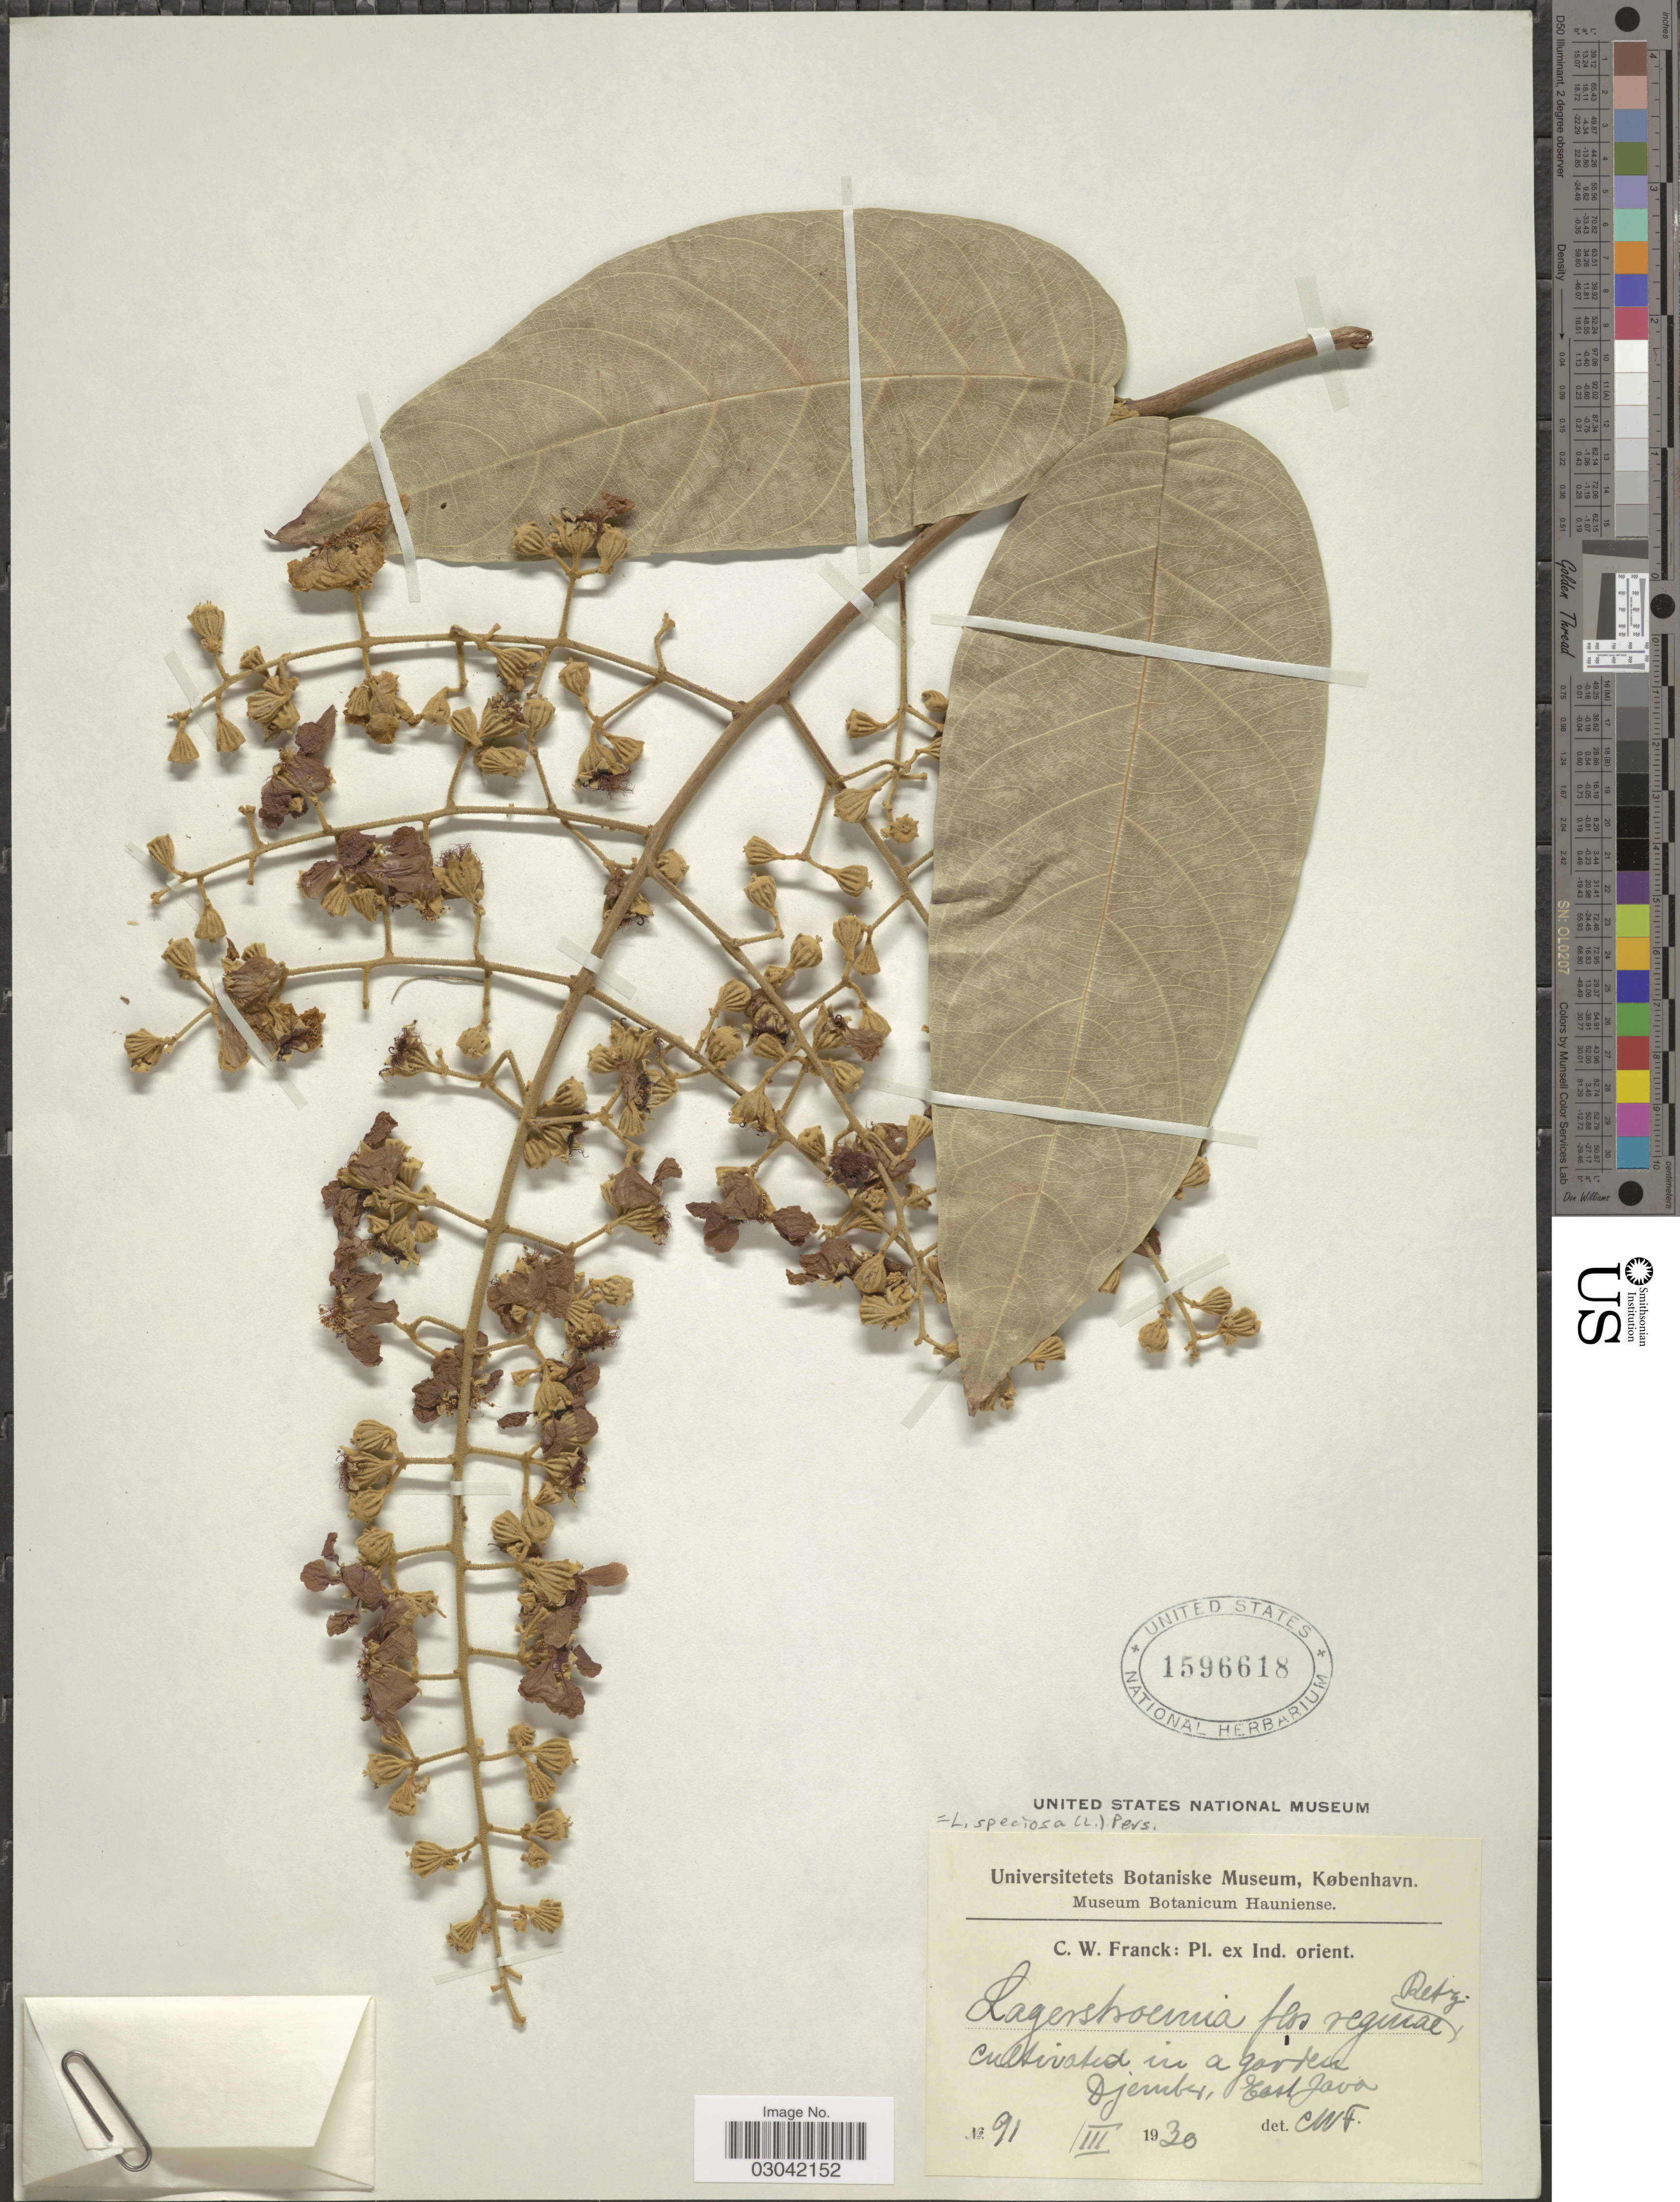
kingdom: Plantae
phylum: Tracheophyta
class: Magnoliopsida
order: Myrtales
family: Lythraceae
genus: Lagerstroemia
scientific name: Lagerstroemia speciosa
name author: (L.) Pers.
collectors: C. Franck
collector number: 91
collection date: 1930-03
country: Indonesia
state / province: Java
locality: Ind. orient. Garden Djembe, East Java.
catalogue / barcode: US 1596618